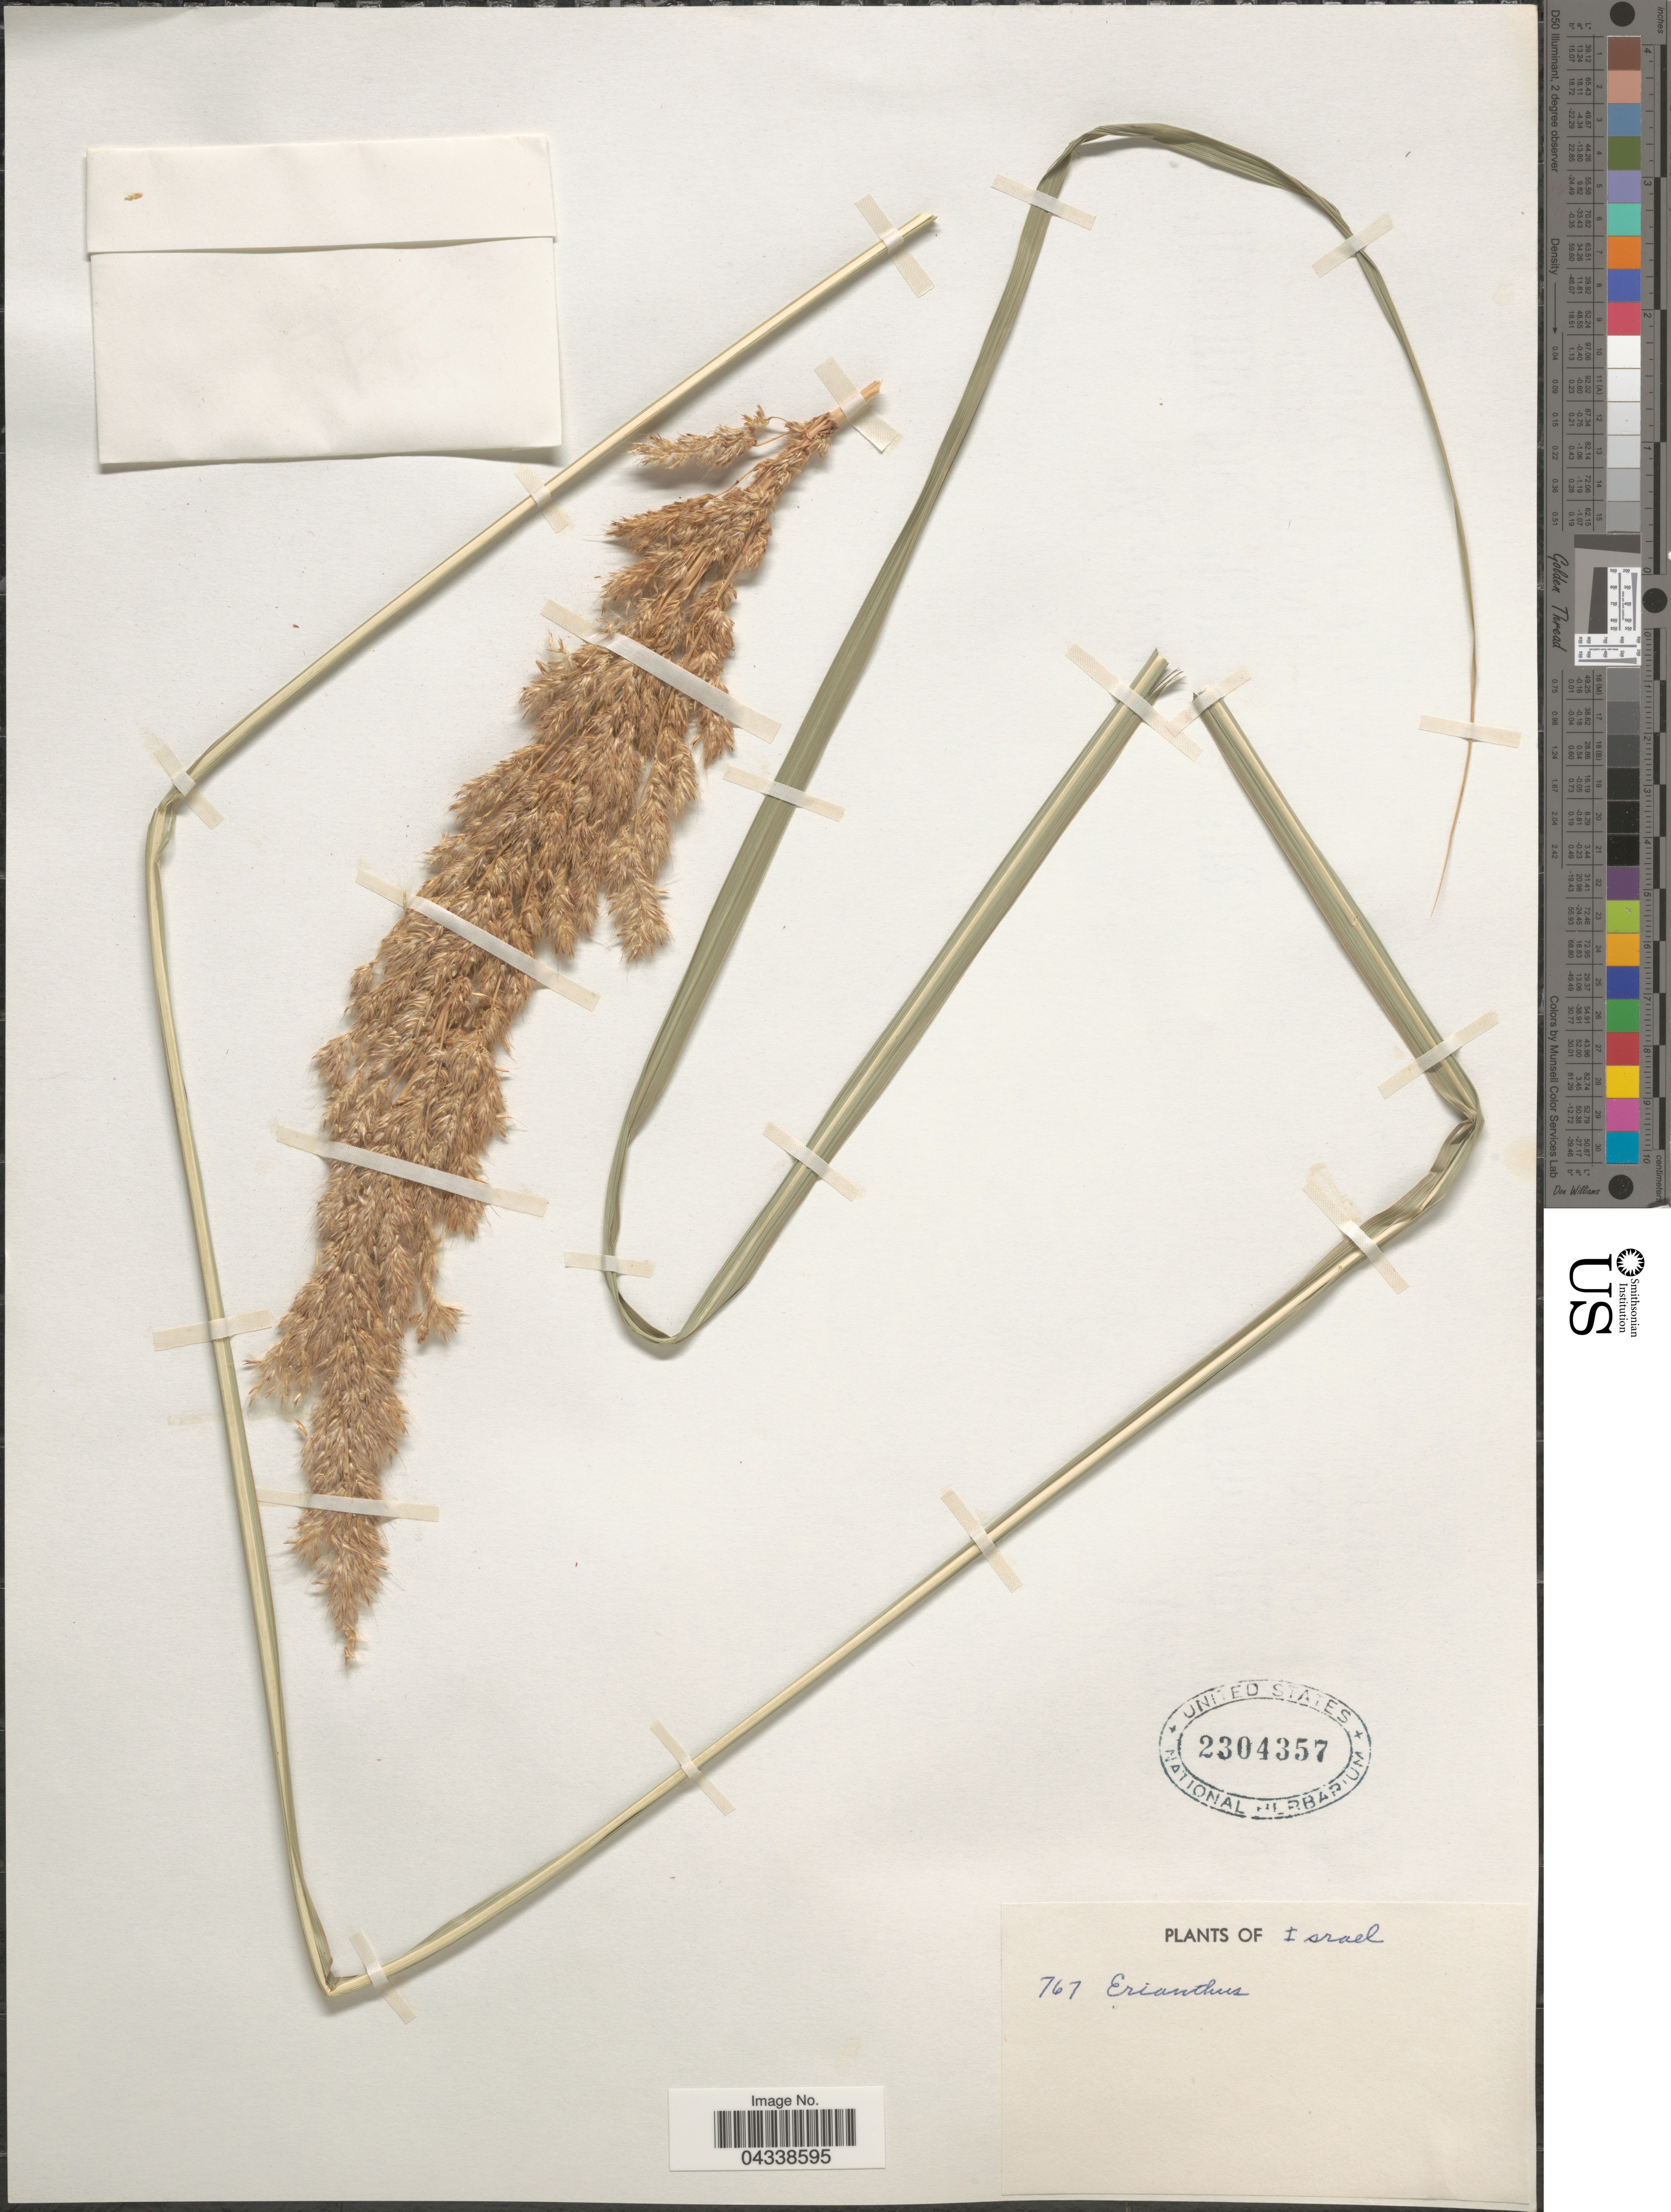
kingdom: Plantae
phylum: Tracheophyta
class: Liliopsida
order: Poales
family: Poaceae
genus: Saccharum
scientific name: Saccharum sp.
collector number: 767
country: Israel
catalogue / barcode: US 2304357